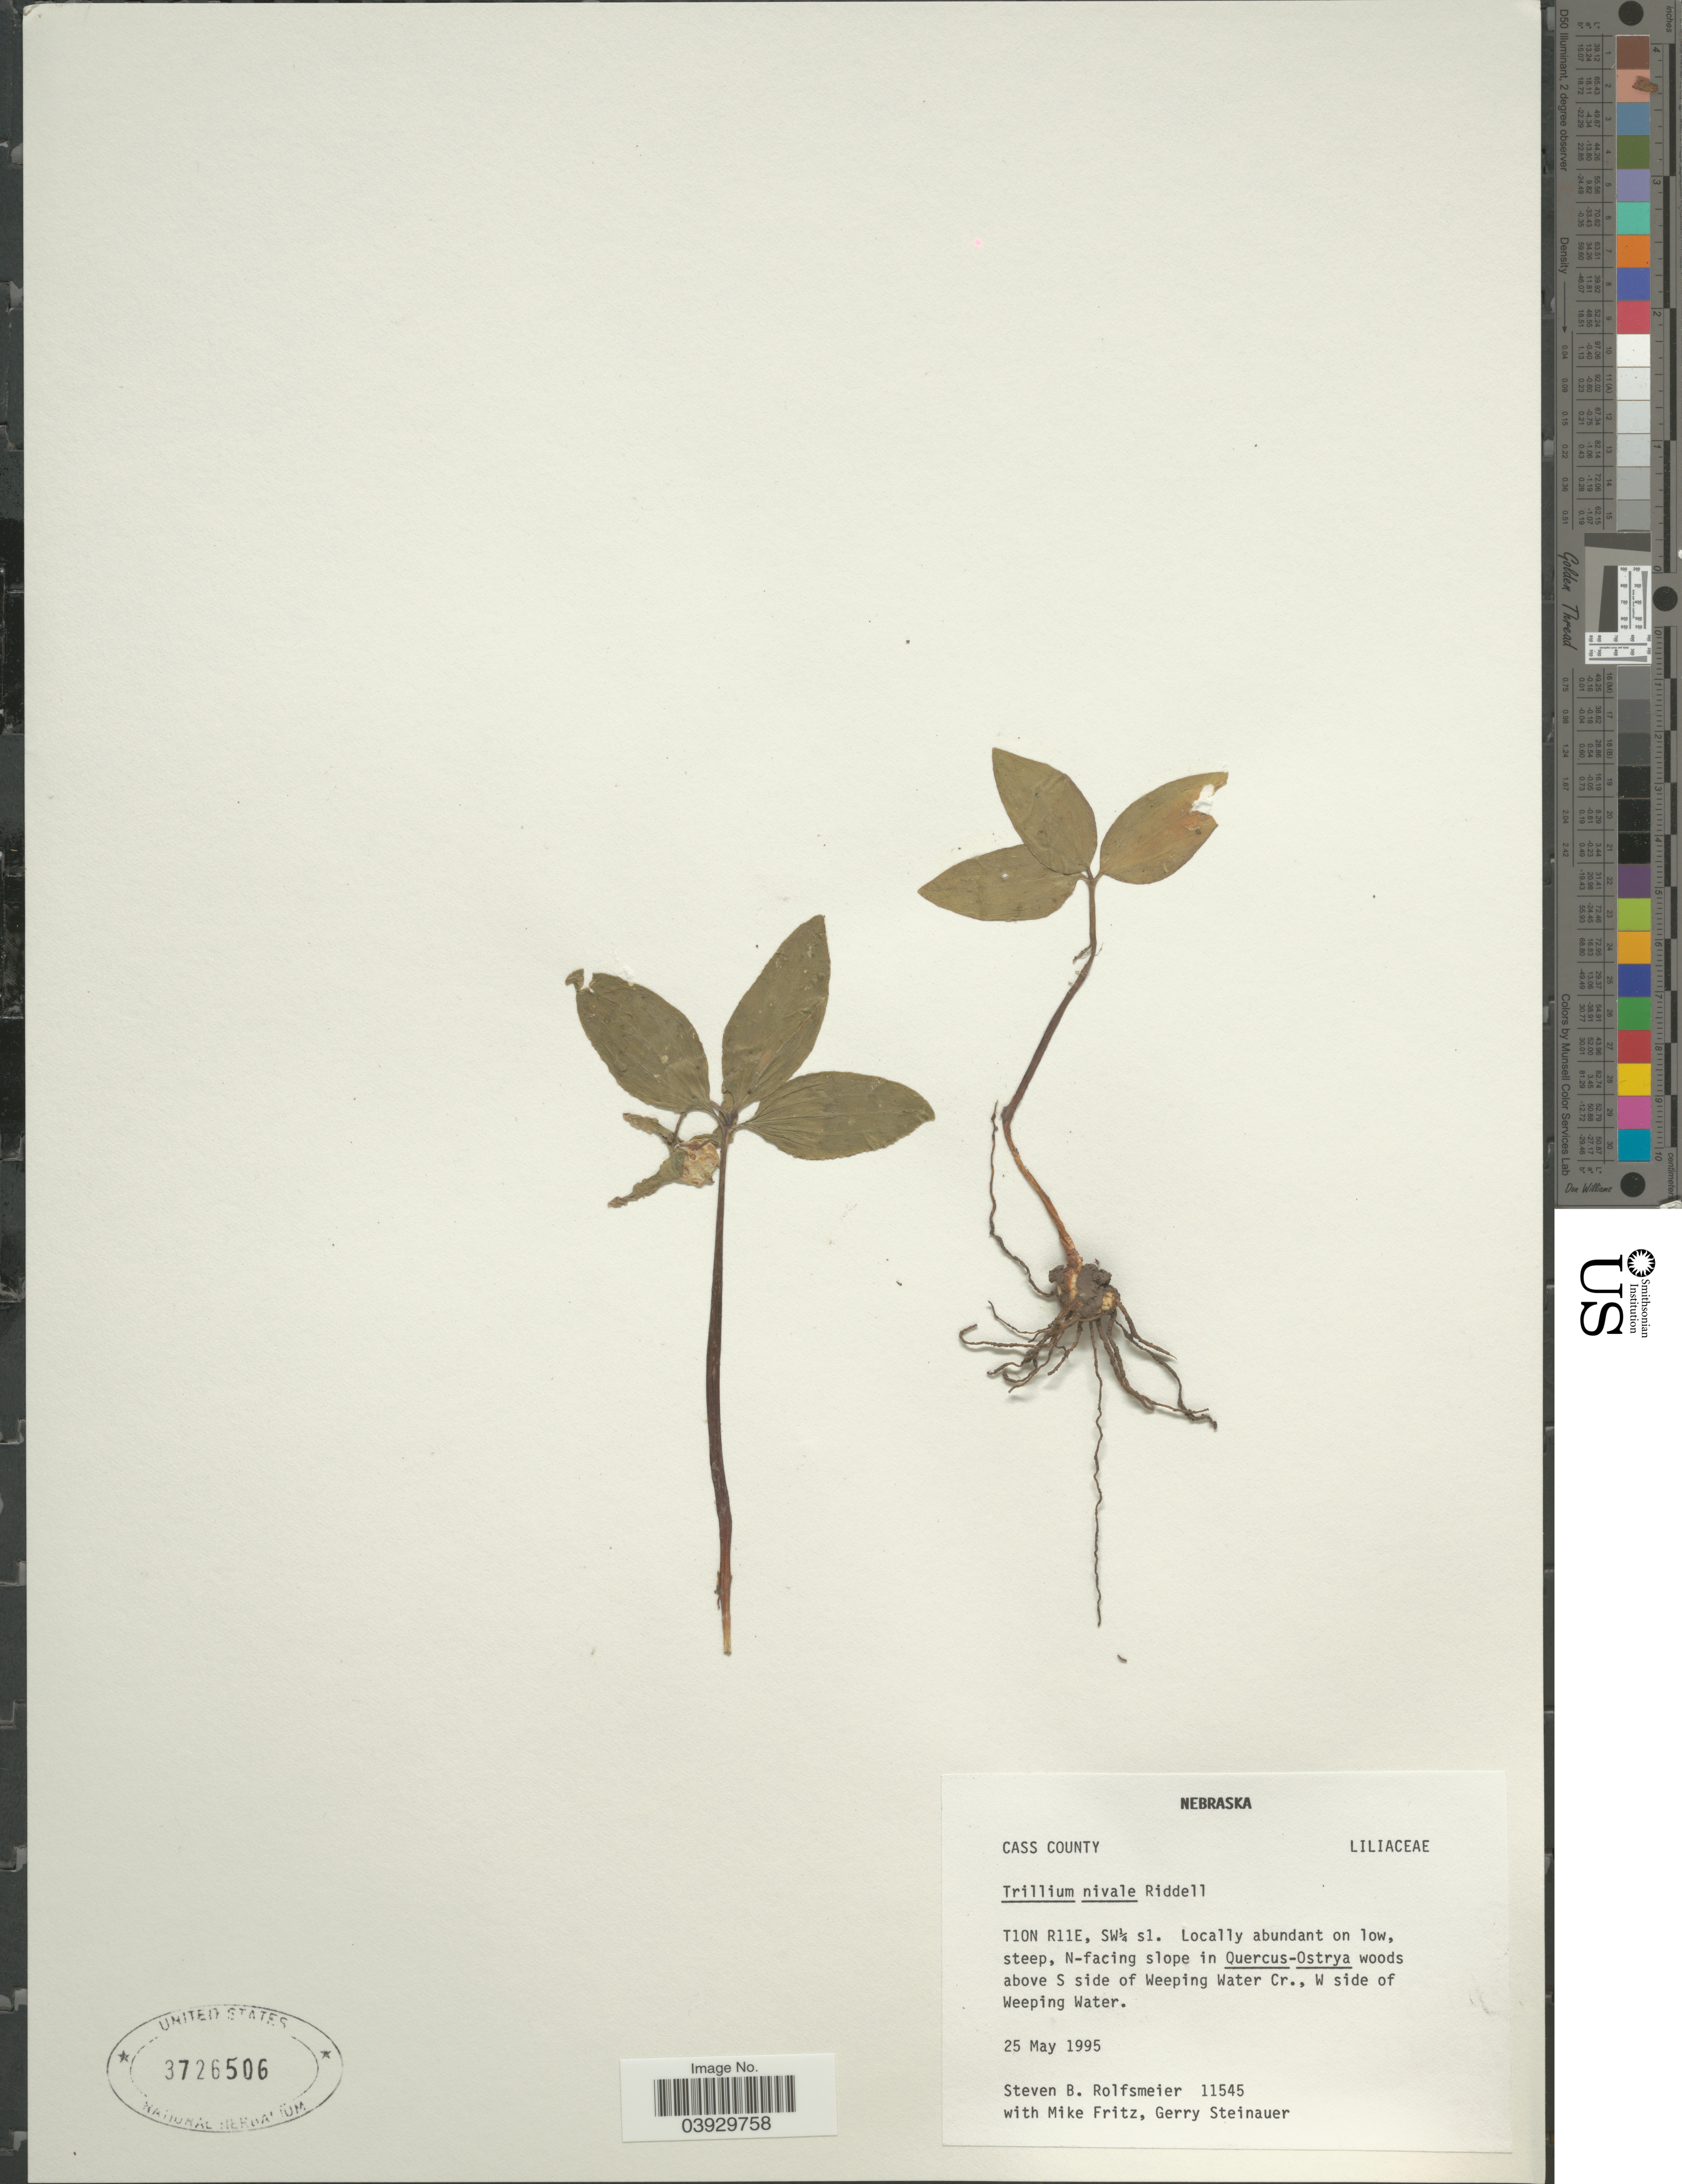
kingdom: Plantae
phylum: Tracheophyta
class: Liliopsida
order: Liliales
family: Melanthiaceae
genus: Trillium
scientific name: Trillium nivale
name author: Riddell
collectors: S. Rolfsmeier, M. Fritz & G. Steinauer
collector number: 11545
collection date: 1995-05-25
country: United States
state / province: Nebraska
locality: Cass County. T10N R11E, SW¼ s1. N-facing slope in Quercus-Ostrya woods above S side of Weeping Water Cr., W side of Weeping Water.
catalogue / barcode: US 3726506